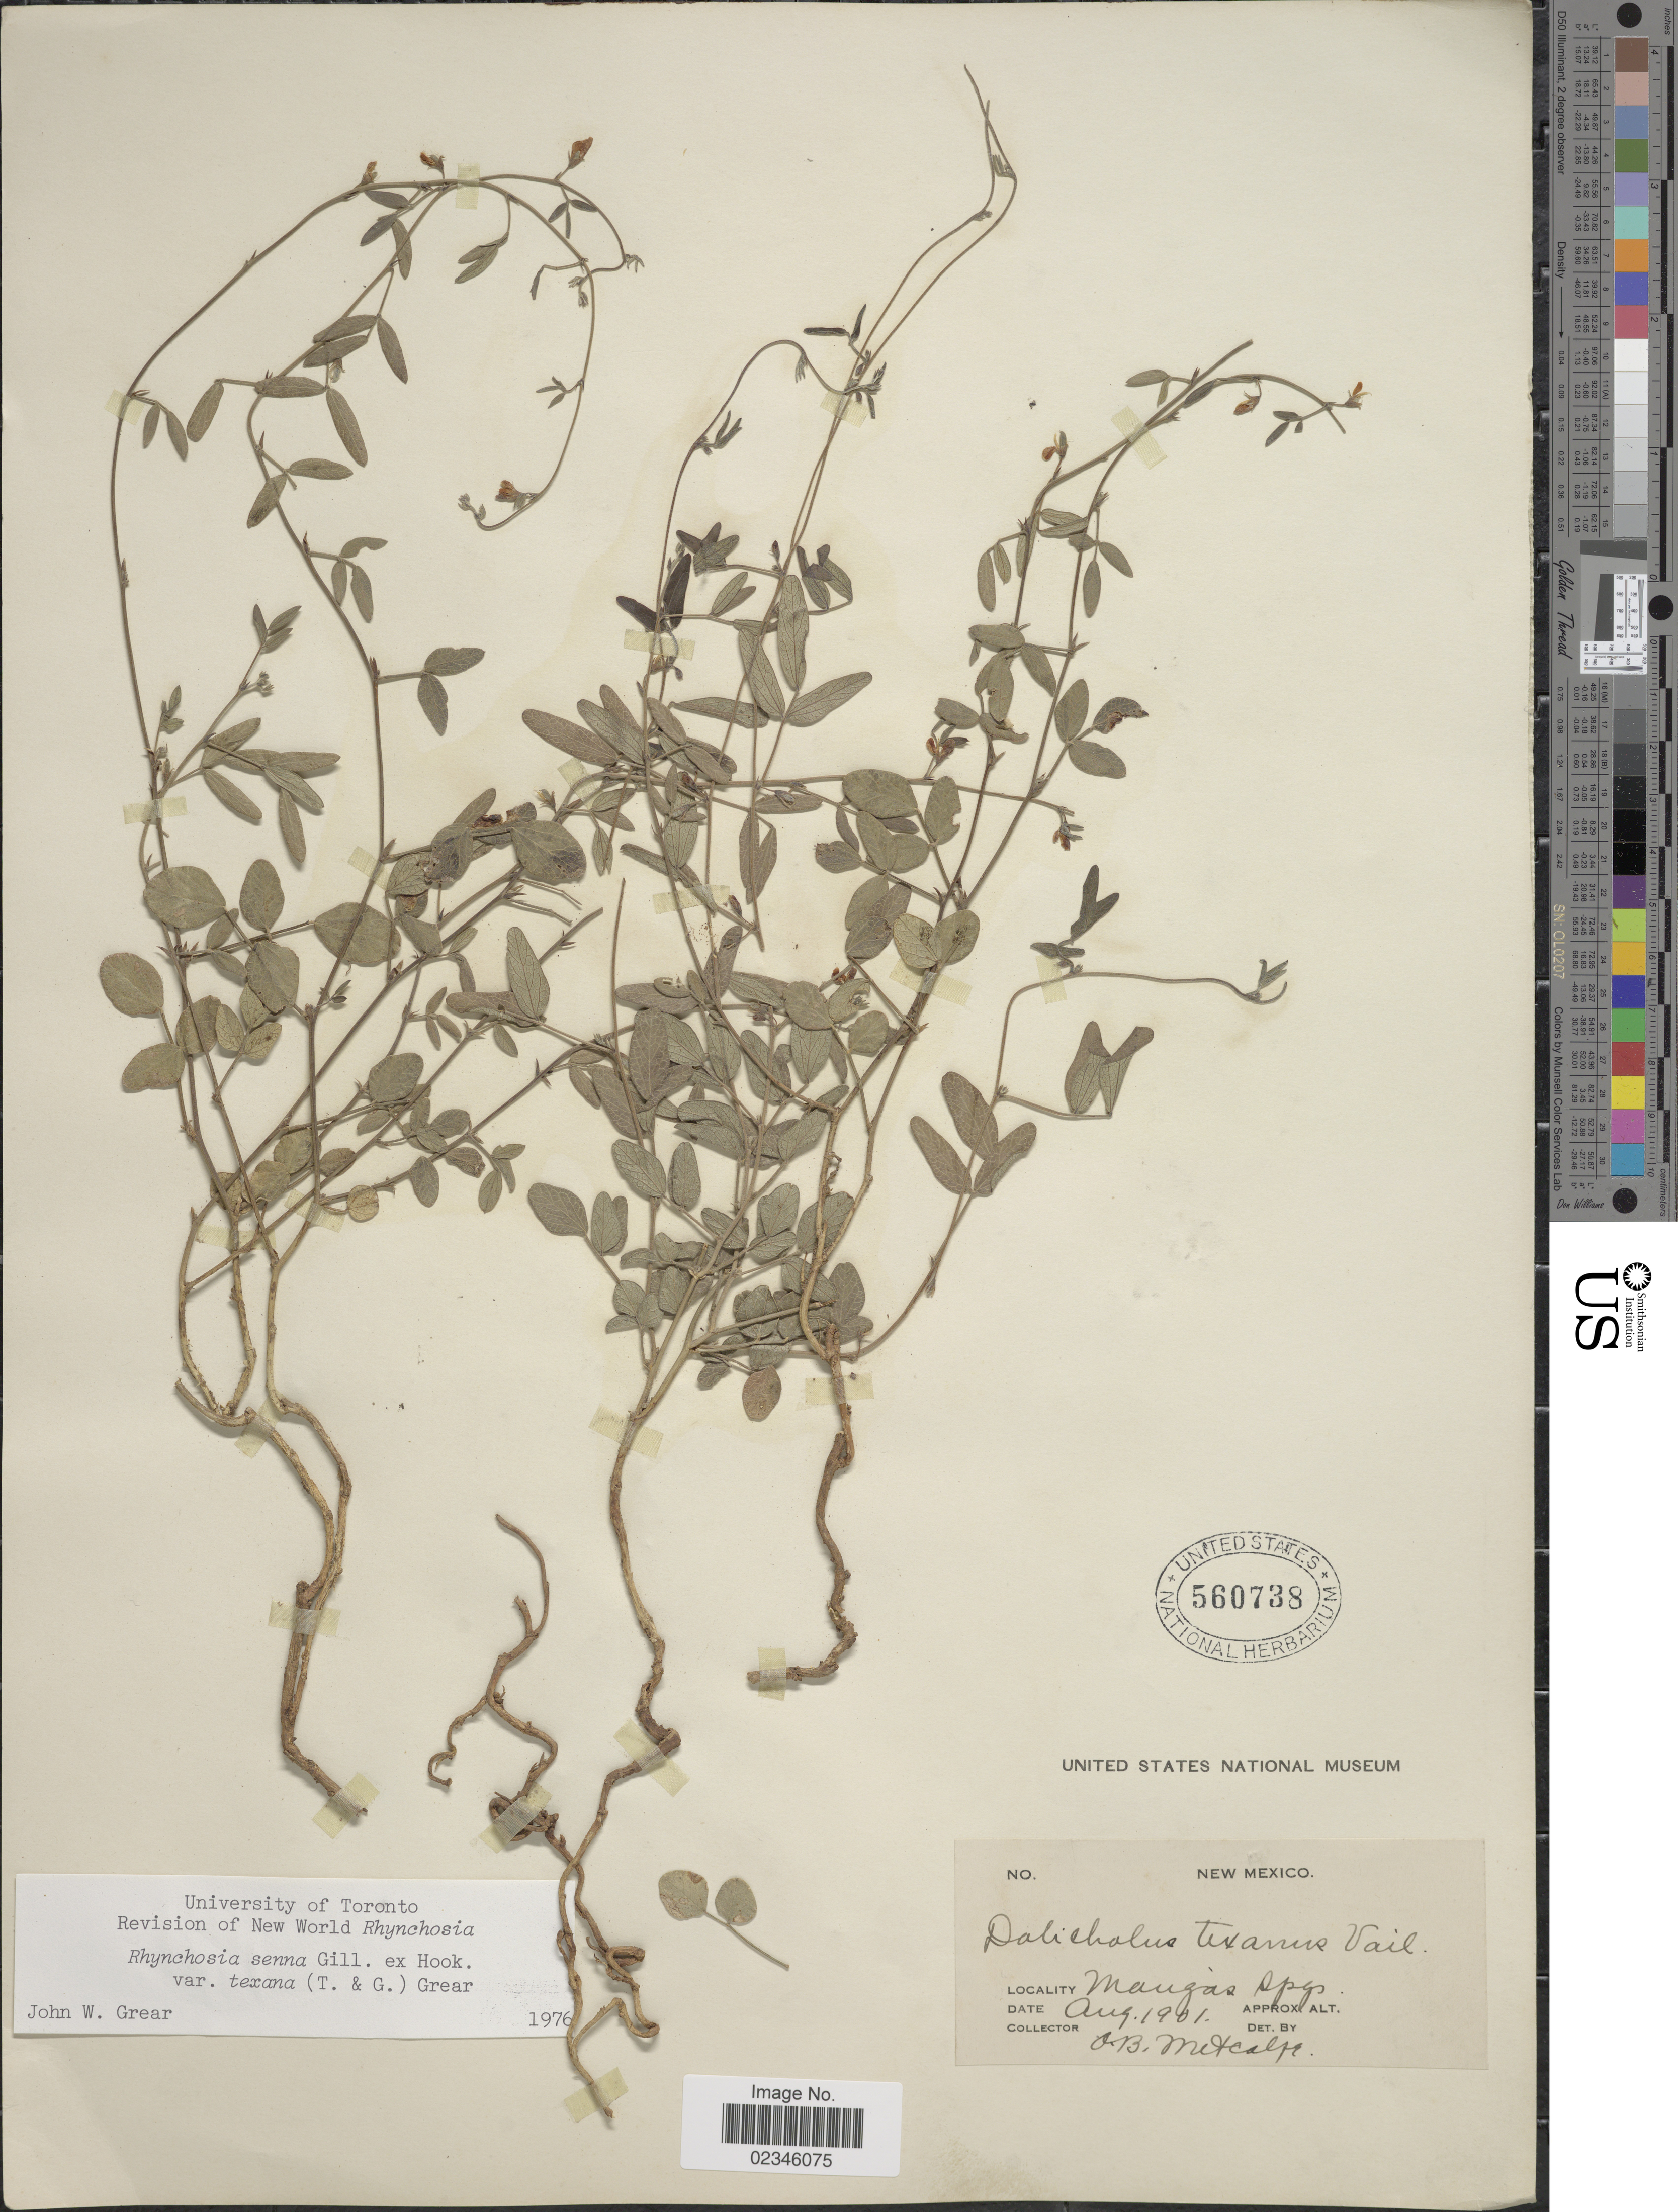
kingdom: Plantae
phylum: Tracheophyta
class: Magnoliopsida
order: Fabales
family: Fabaceae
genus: Rhynchosia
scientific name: Rhynchosia senna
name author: Gillies ex Hook.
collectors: O. B. Metcalfe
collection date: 1901-08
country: United States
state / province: New Mexico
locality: Mangas Spgs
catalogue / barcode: US 560738